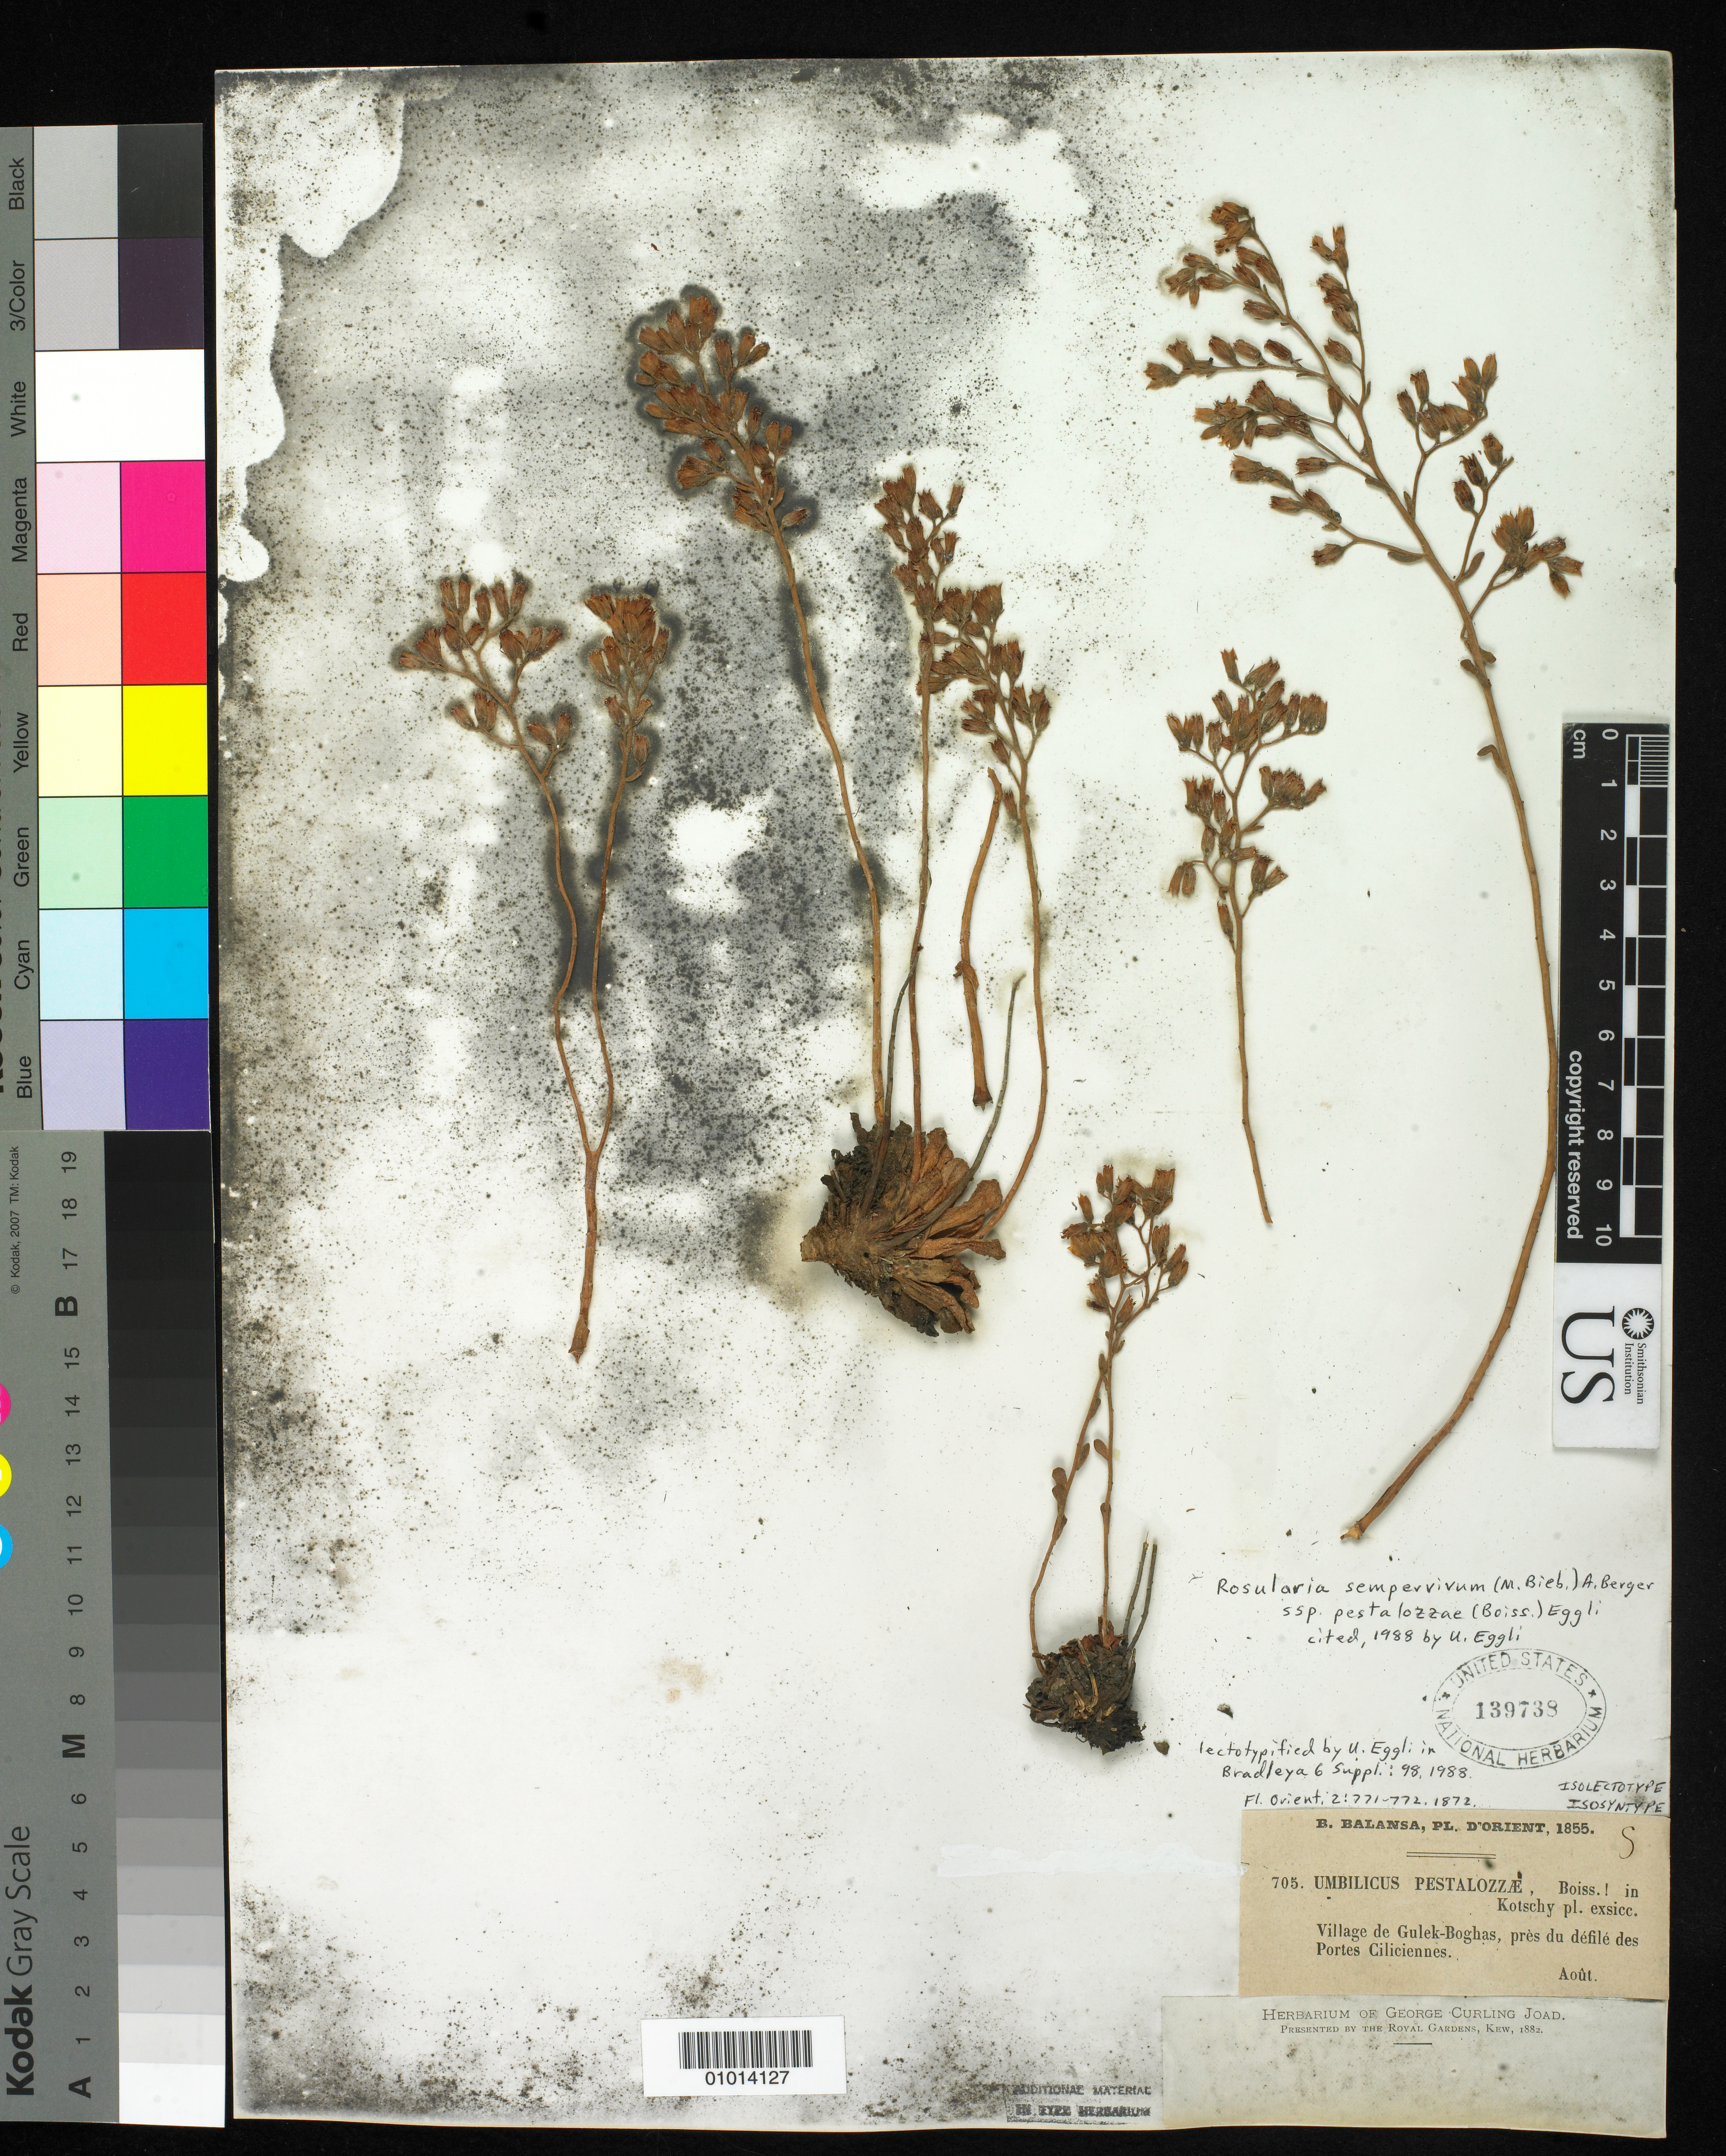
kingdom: Plantae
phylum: Tracheophyta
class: Magnoliopsida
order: Saxifragales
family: Crassulaceae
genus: Umbilicus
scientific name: Umbilicus pestalozzae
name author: Boiss. in Kotschy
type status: Isolectotype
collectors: B. Balansa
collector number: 705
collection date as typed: Aug 1855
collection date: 1855-08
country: Turkey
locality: Village of Gulek-Boghas, near pass of Cilician Gates.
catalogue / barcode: US 139738